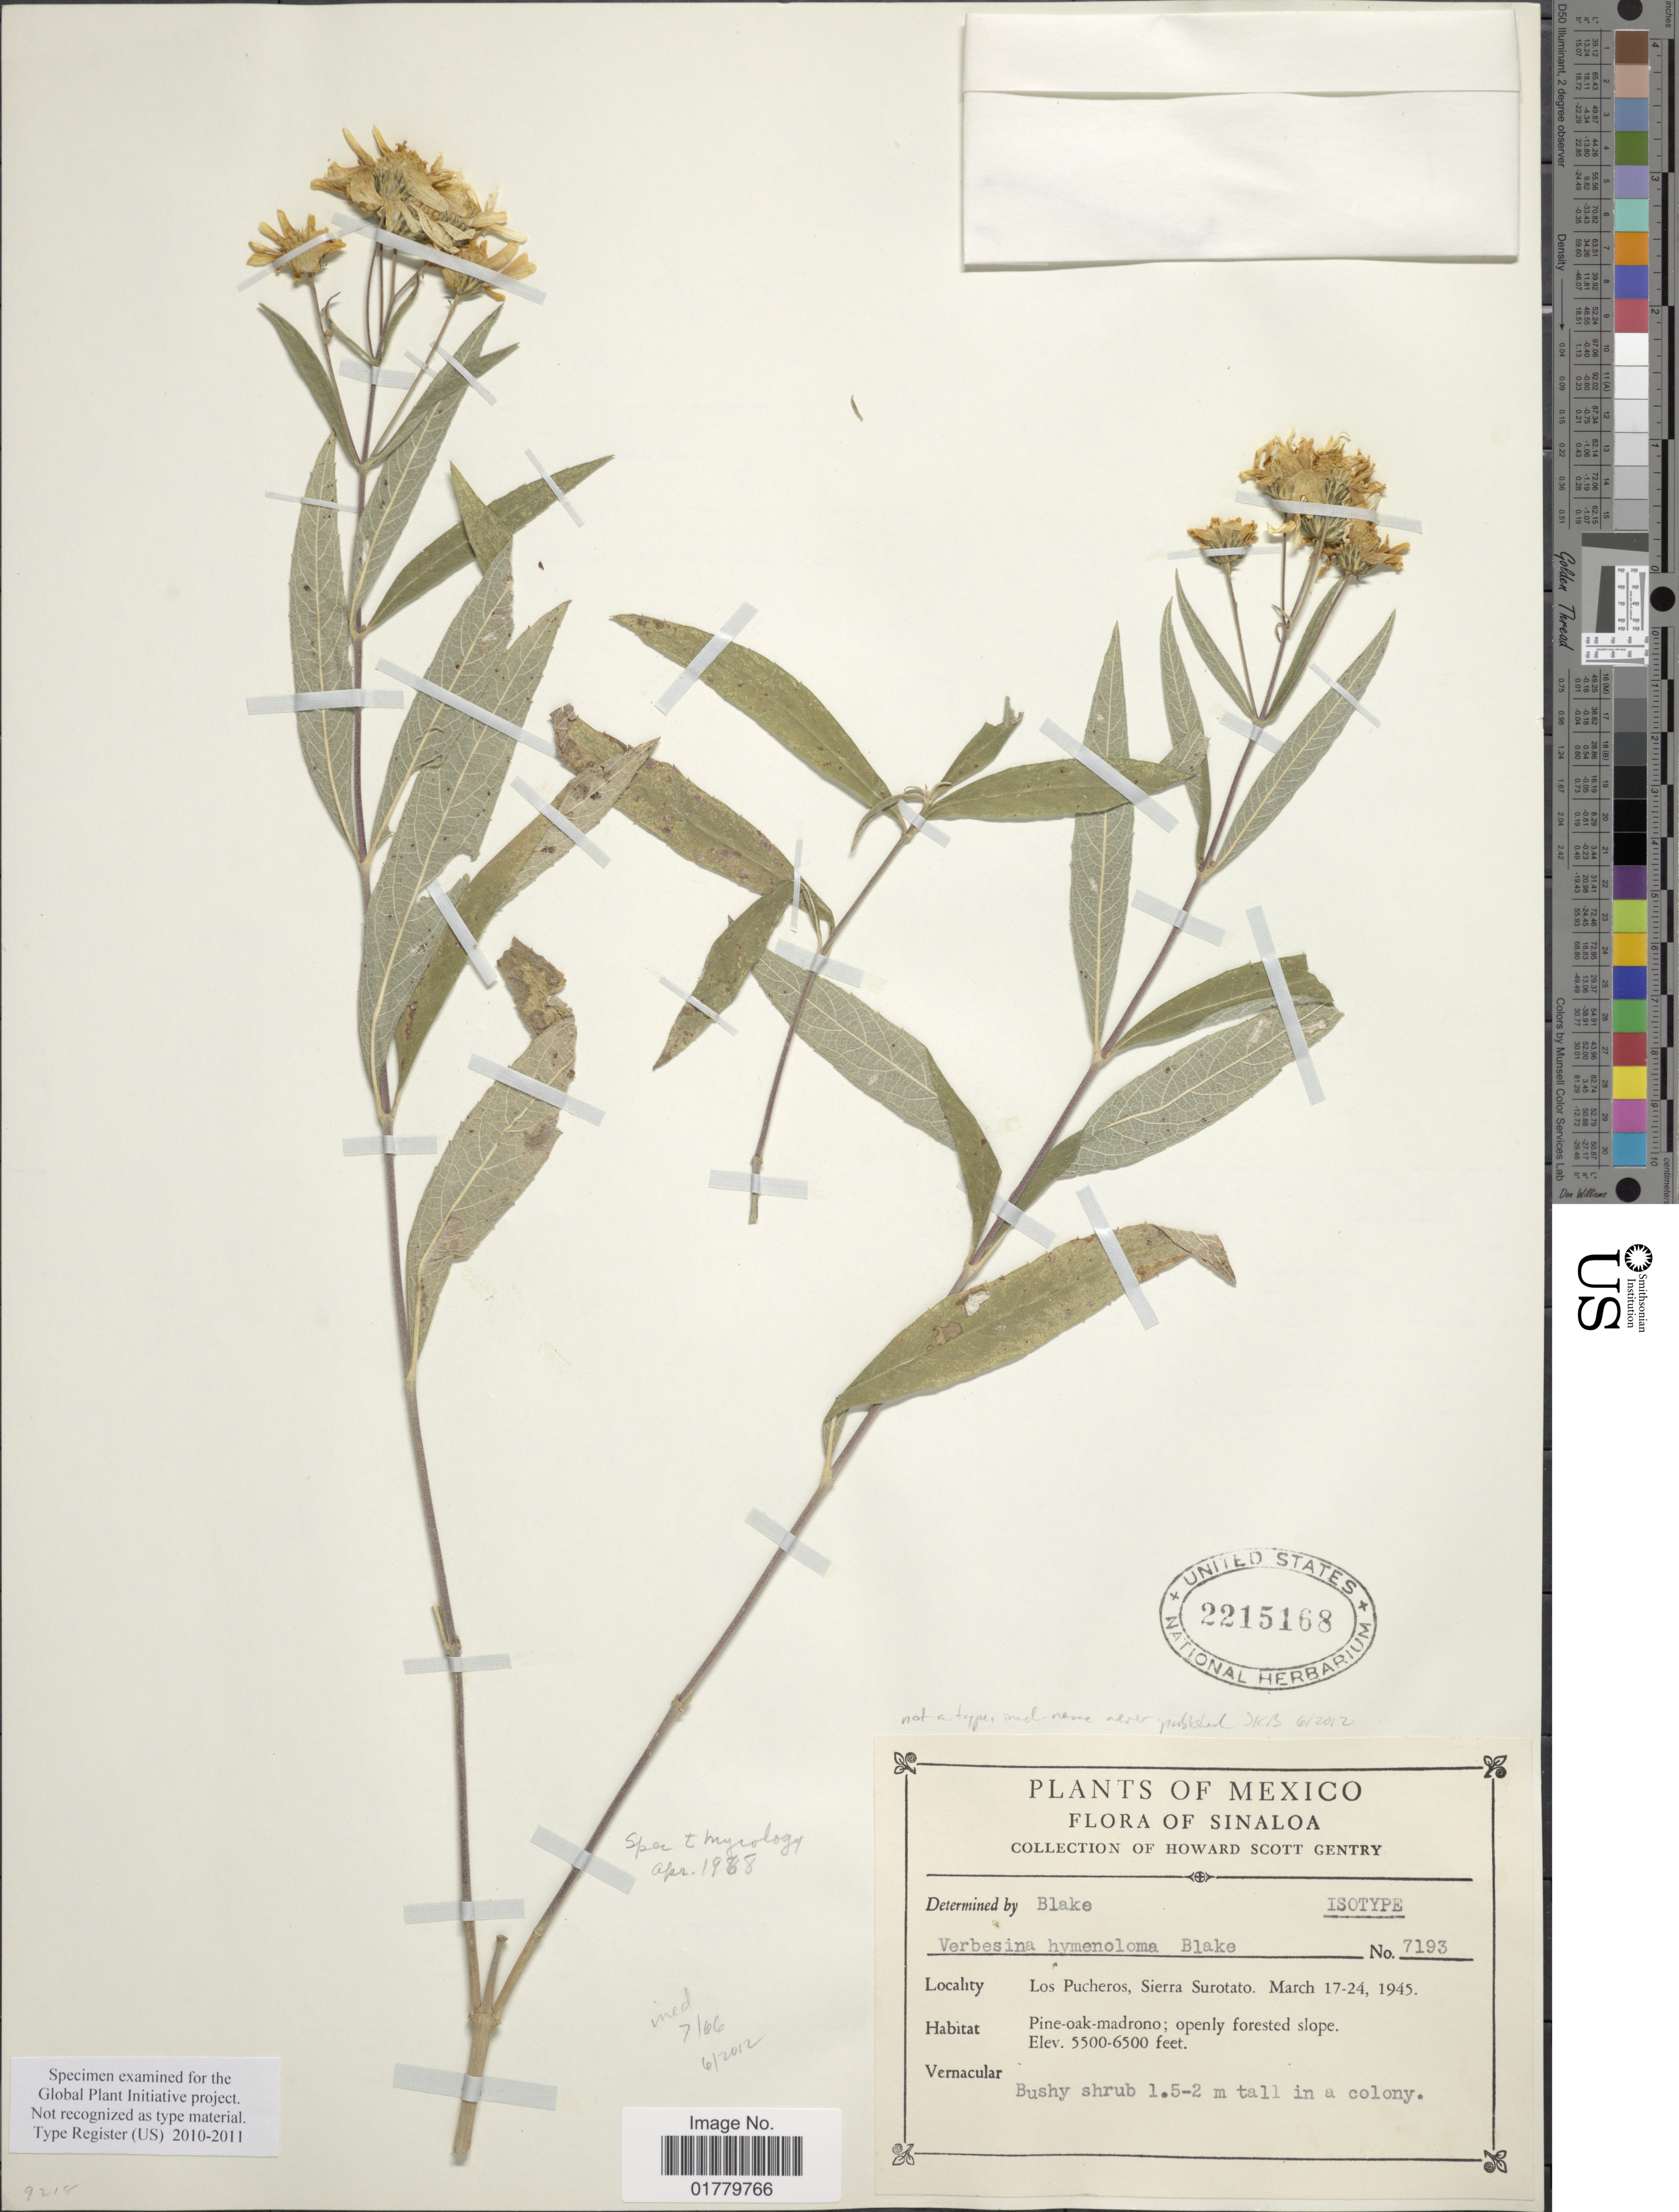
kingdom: Plantae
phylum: Tracheophyta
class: Magnoliopsida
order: Asterales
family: Asteraceae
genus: Verbesina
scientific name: Verbesina hymenoloma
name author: S.F. Blake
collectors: H. S. Gentry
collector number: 7193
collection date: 1945-03-17/1945-03-24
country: Mexico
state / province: Sinaloa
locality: Los Pucheros, Sierra Surotato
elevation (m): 1676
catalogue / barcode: US 2215168